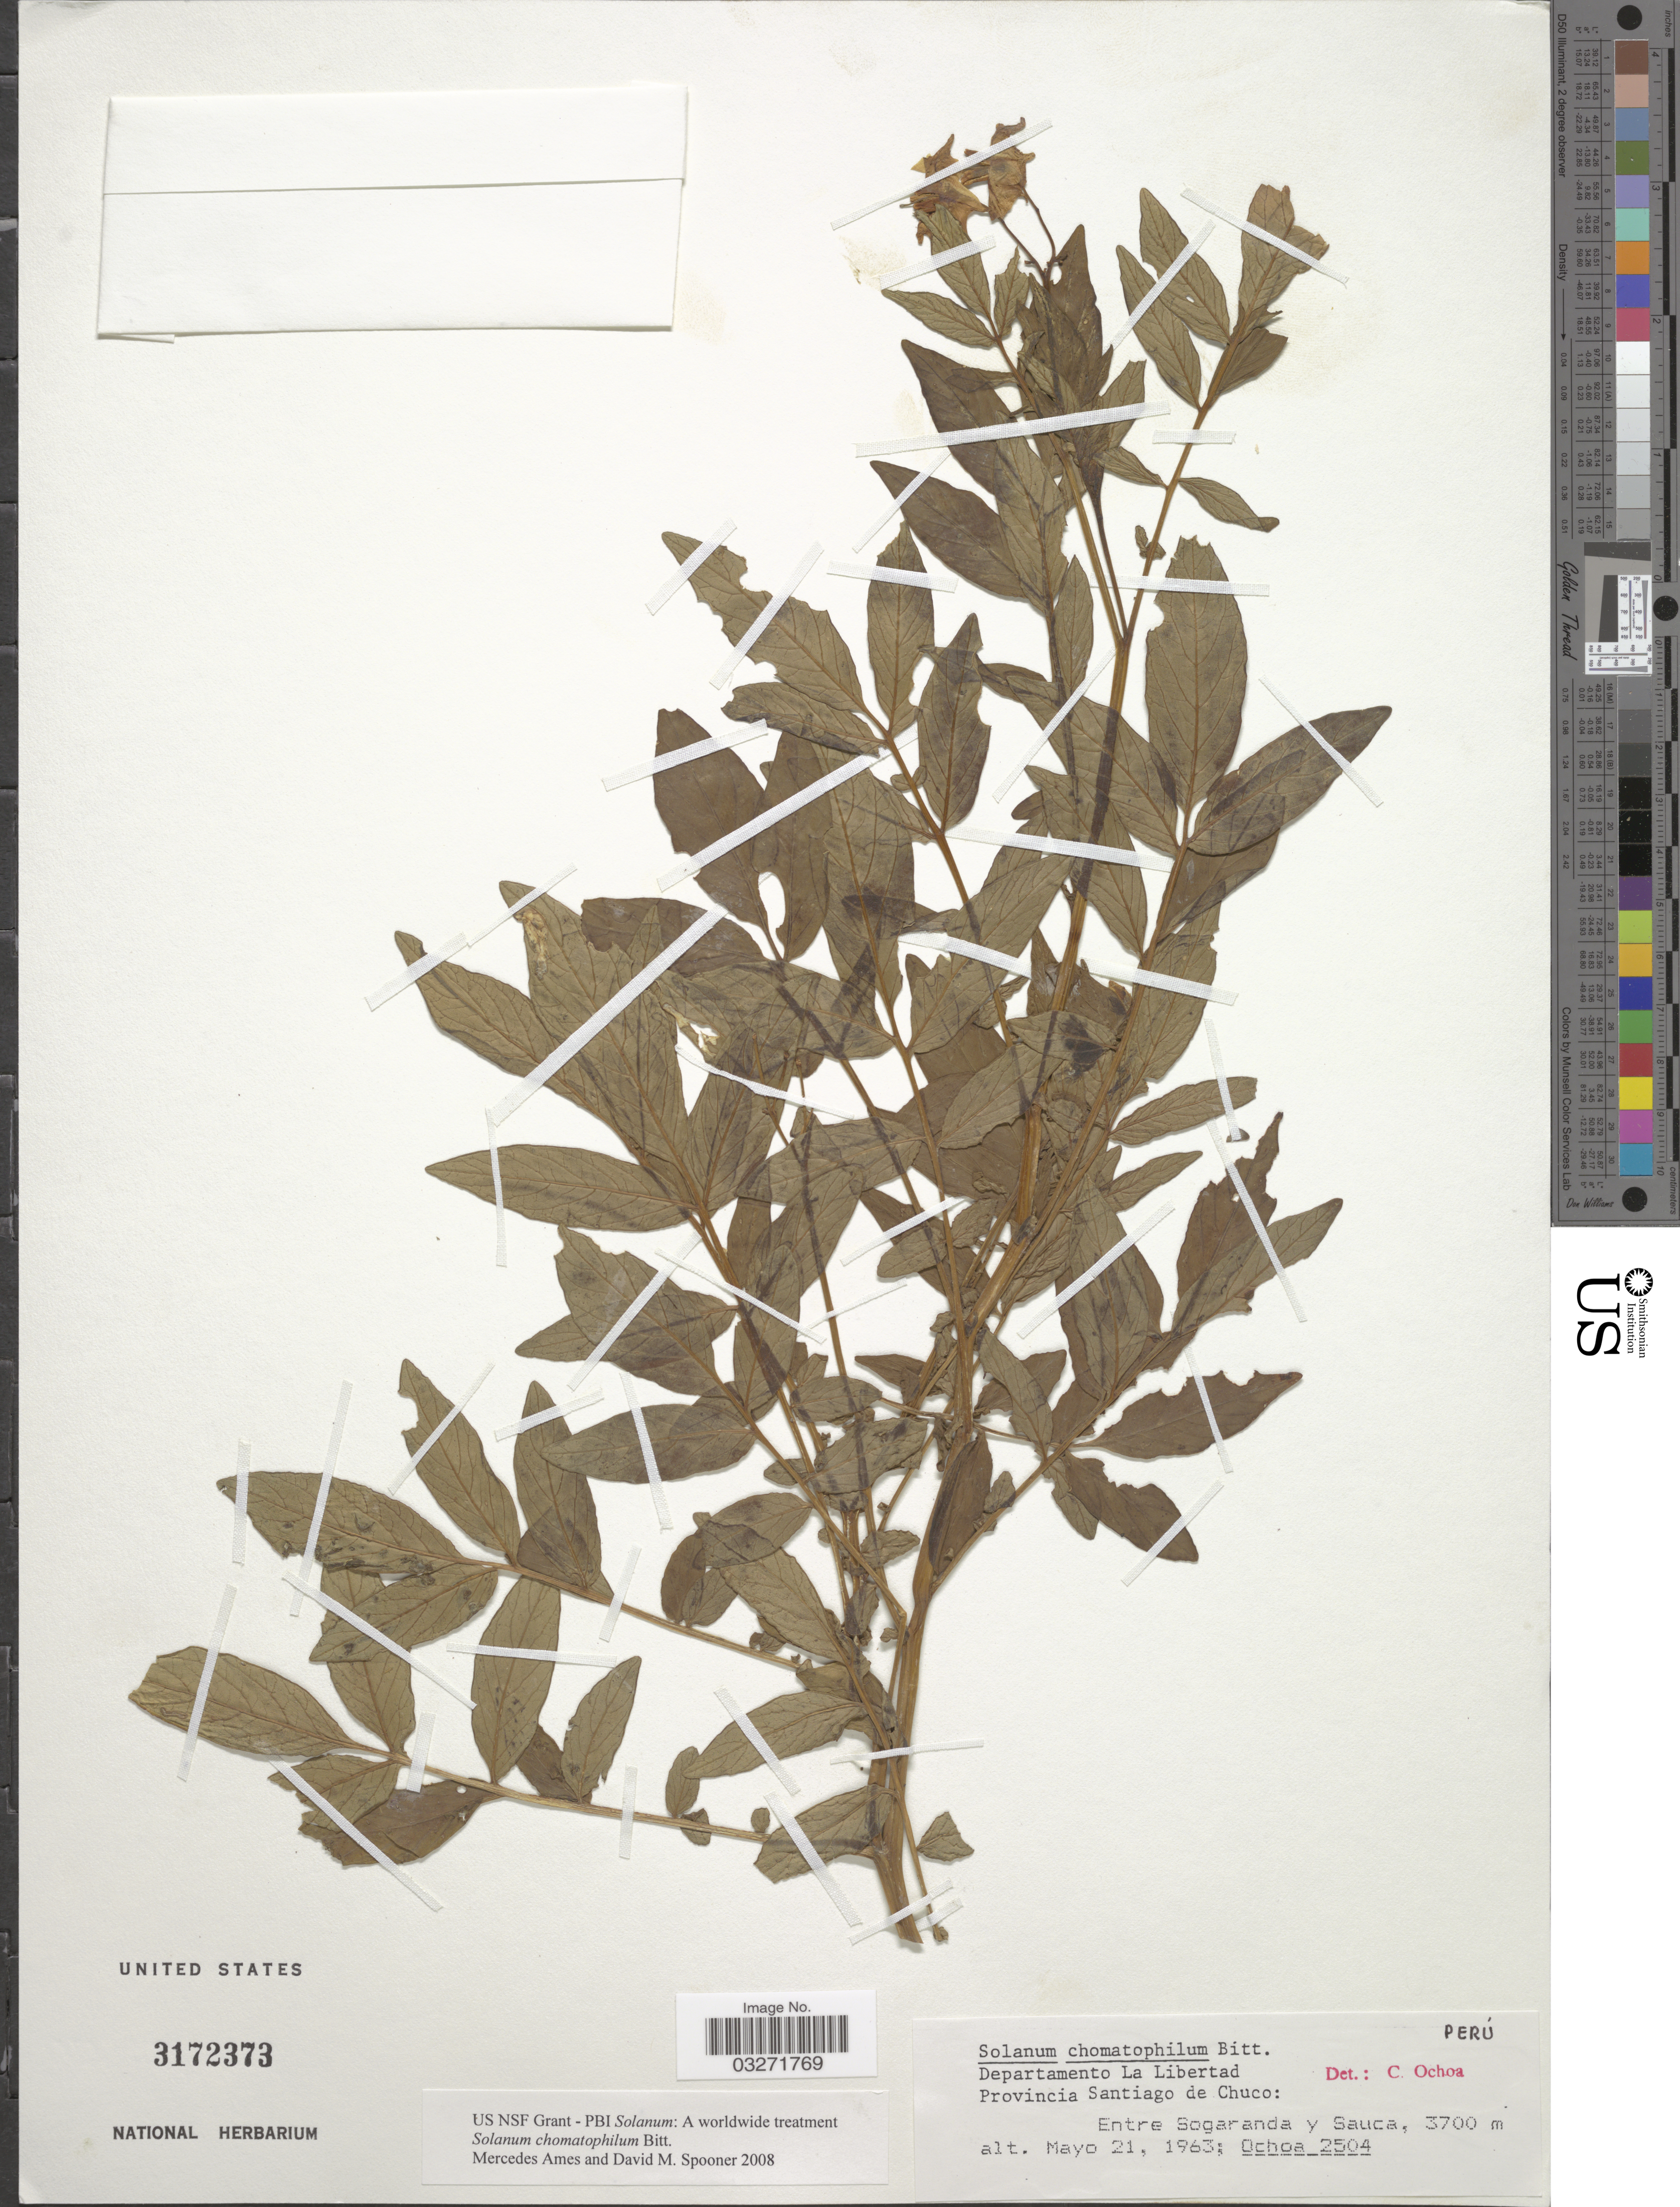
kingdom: Plantae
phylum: Tracheophyta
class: Magnoliopsida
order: Solanales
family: Solanaceae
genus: Solanum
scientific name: Solanum chomatophilum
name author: Bitter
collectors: -. Ochoa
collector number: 2504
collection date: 1963-05-21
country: Peru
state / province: La Libertad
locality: Departamento La Libertad. Provincia Santiago de Chuco: Entre Sogaranda y Sauca.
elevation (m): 3700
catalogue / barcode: US 3172373